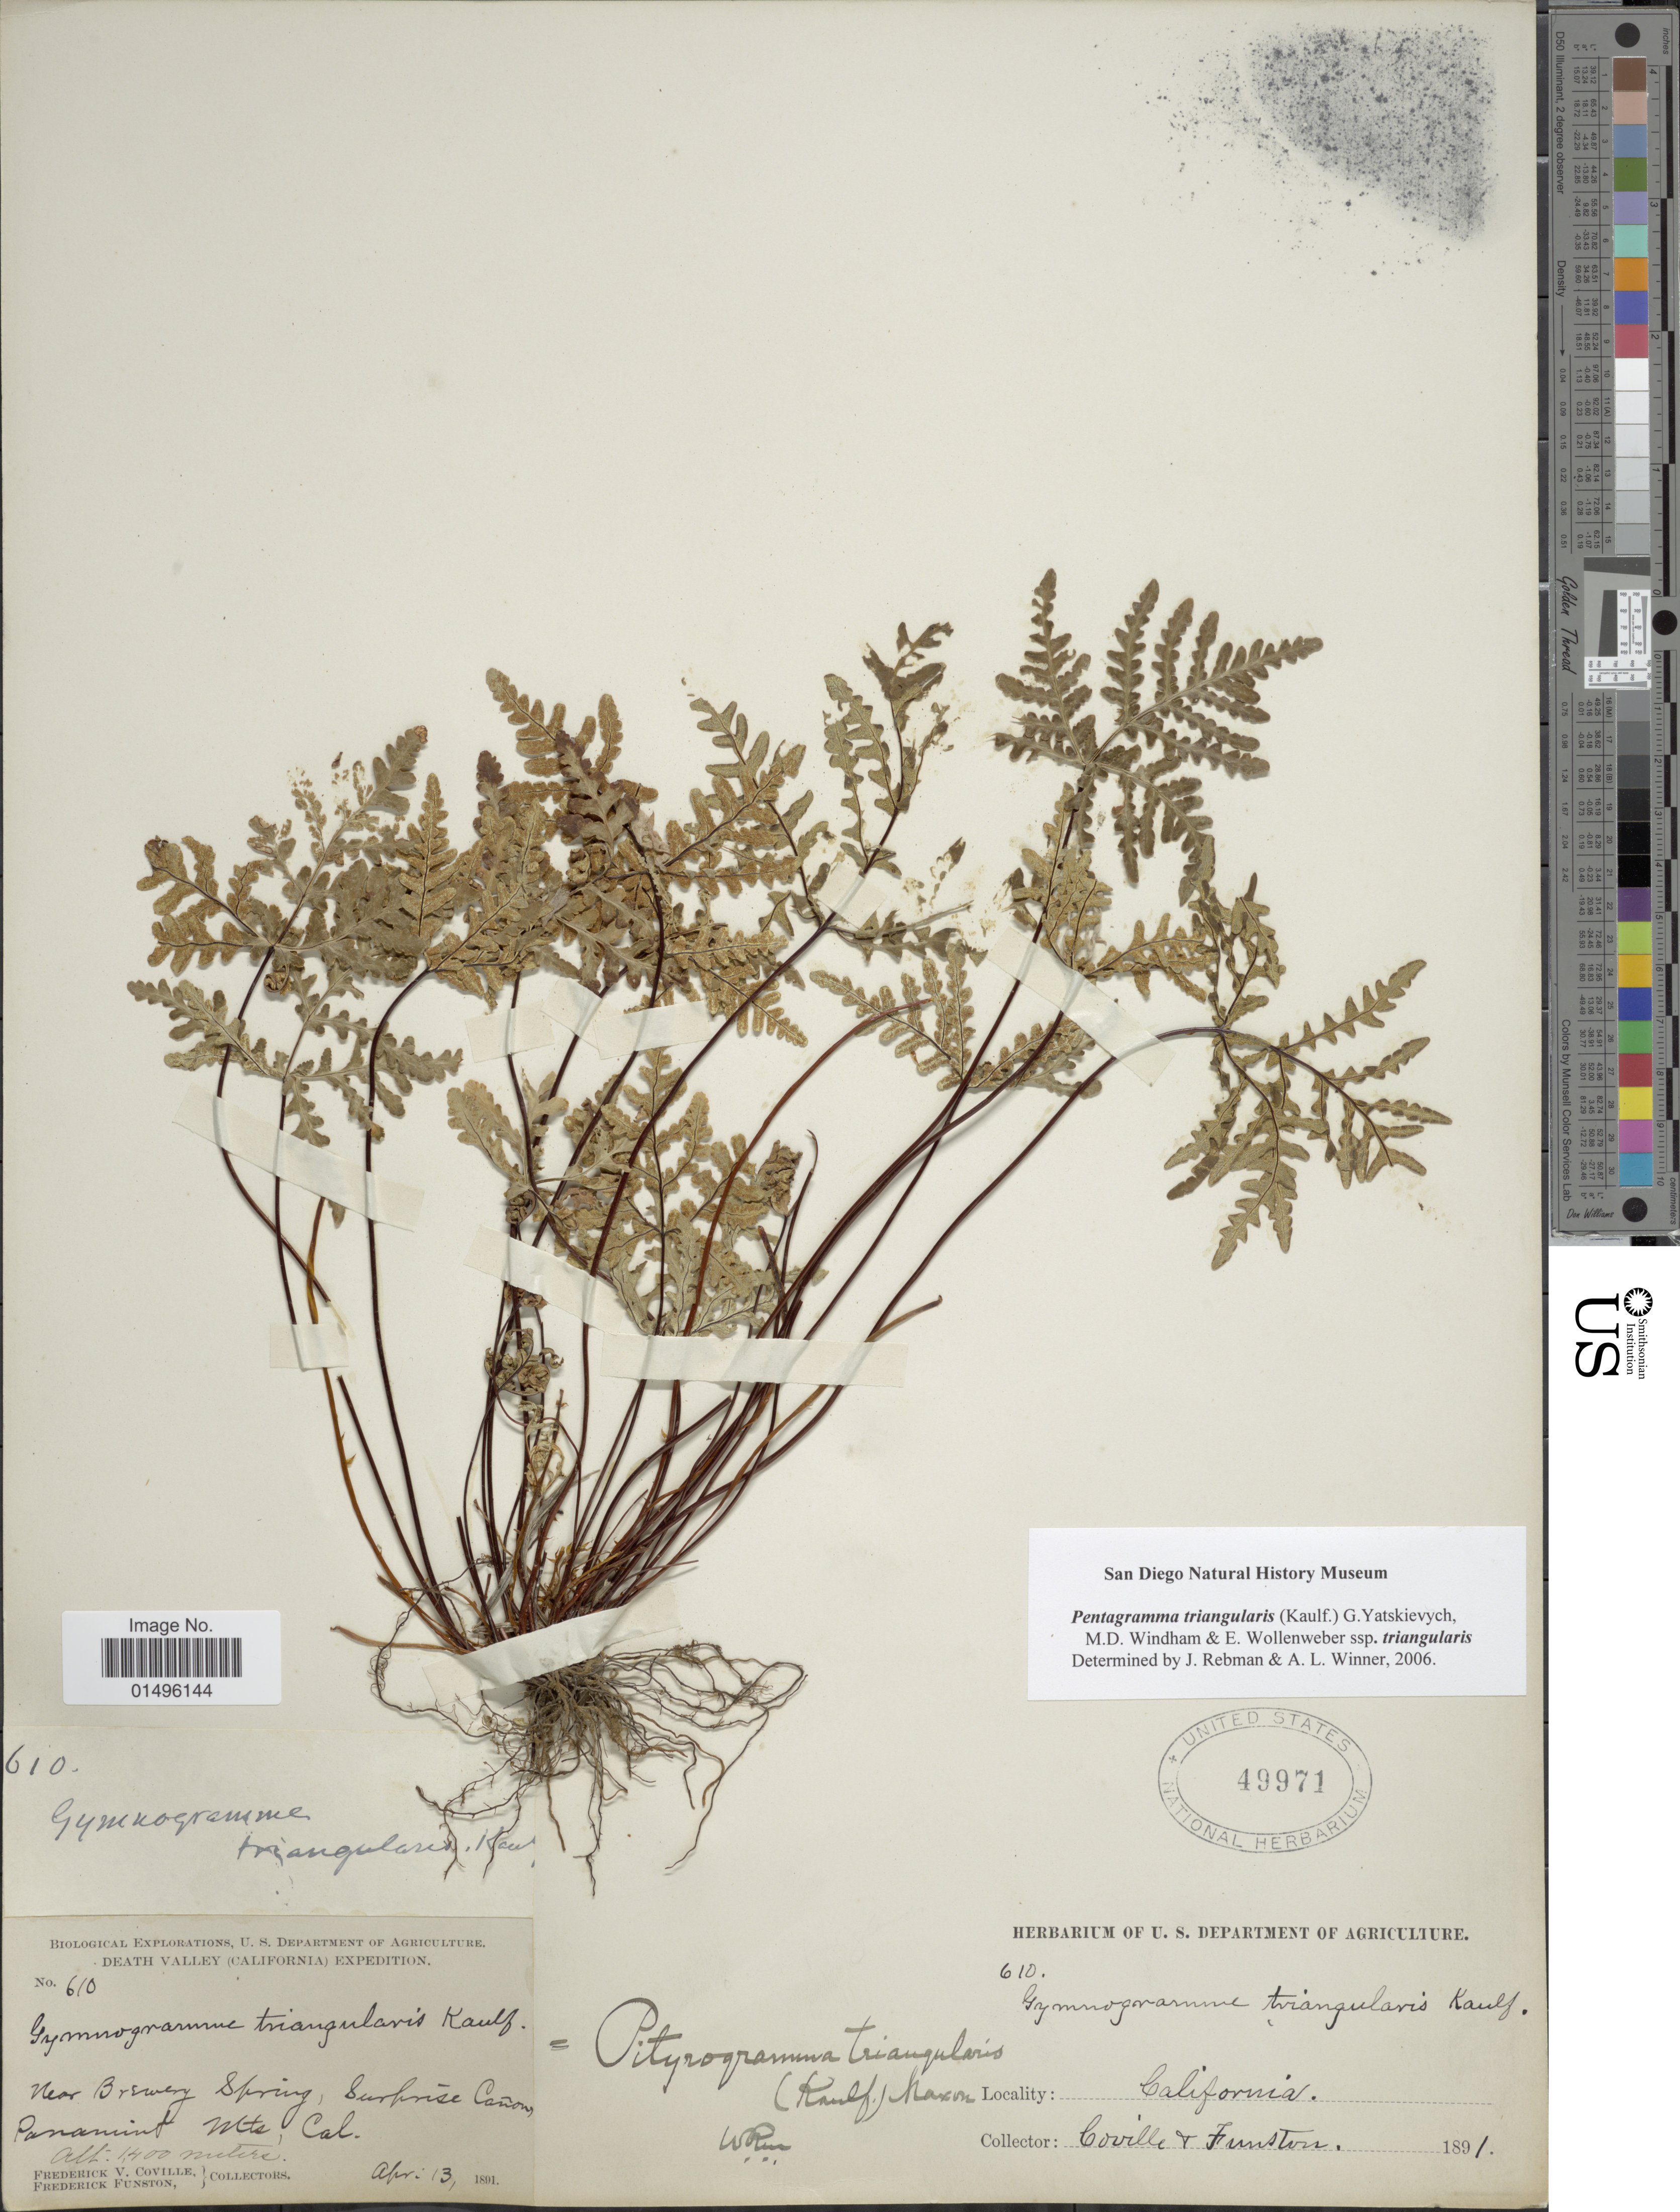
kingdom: Plantae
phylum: Tracheophyta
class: Polypodiopsida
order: Polypodiales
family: Pteridaceae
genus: Pentagramma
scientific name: Pentagramma triangularis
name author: (Kaulf.) Yatsk. et al.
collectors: F. V. Coville & M. F. Gilman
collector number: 610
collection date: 1891-04-13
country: United States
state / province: California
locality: Death Valley, California. near Brewery Spring, Surprise Canon, Panamint Mts.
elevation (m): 1400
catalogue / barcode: US 49971